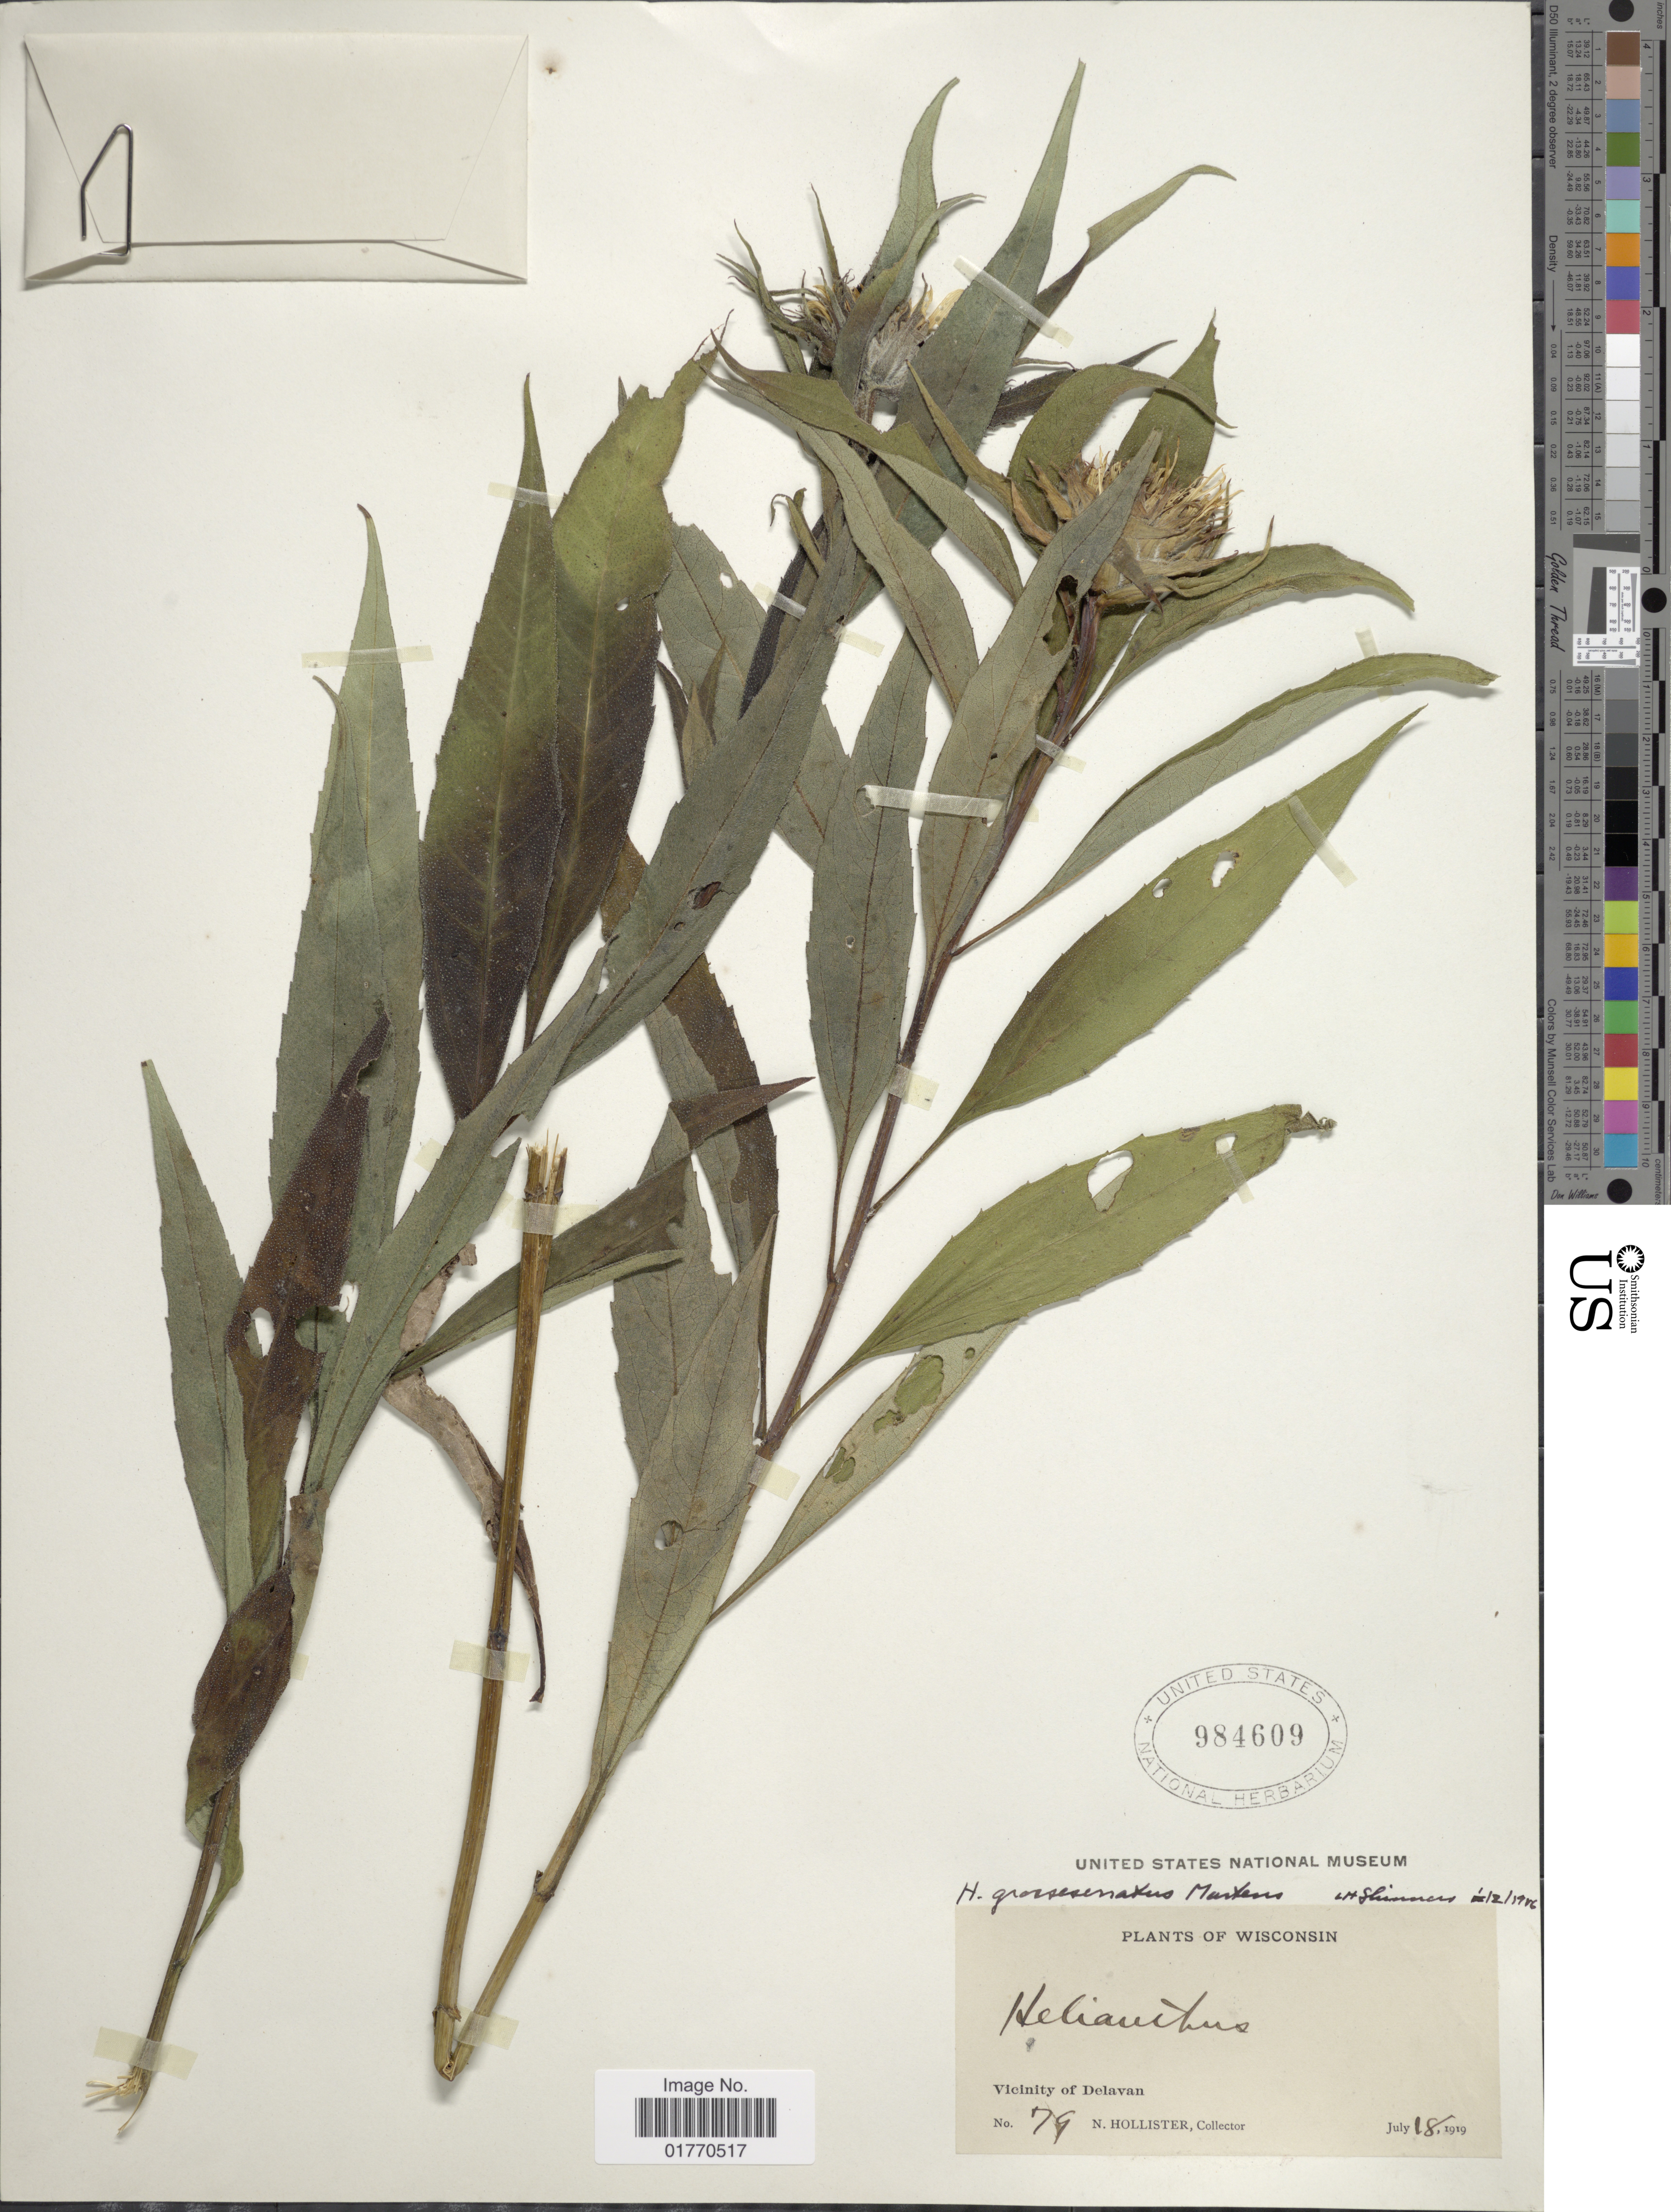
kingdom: Plantae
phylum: Tracheophyta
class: Magnoliopsida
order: Asterales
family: Asteraceae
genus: Helianthus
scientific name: Helianthus grosseserratus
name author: M. Martens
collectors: N. Hollister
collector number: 79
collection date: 1919-07-18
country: United States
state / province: Wisconsin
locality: Vicinity of Delavan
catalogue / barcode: US 984609